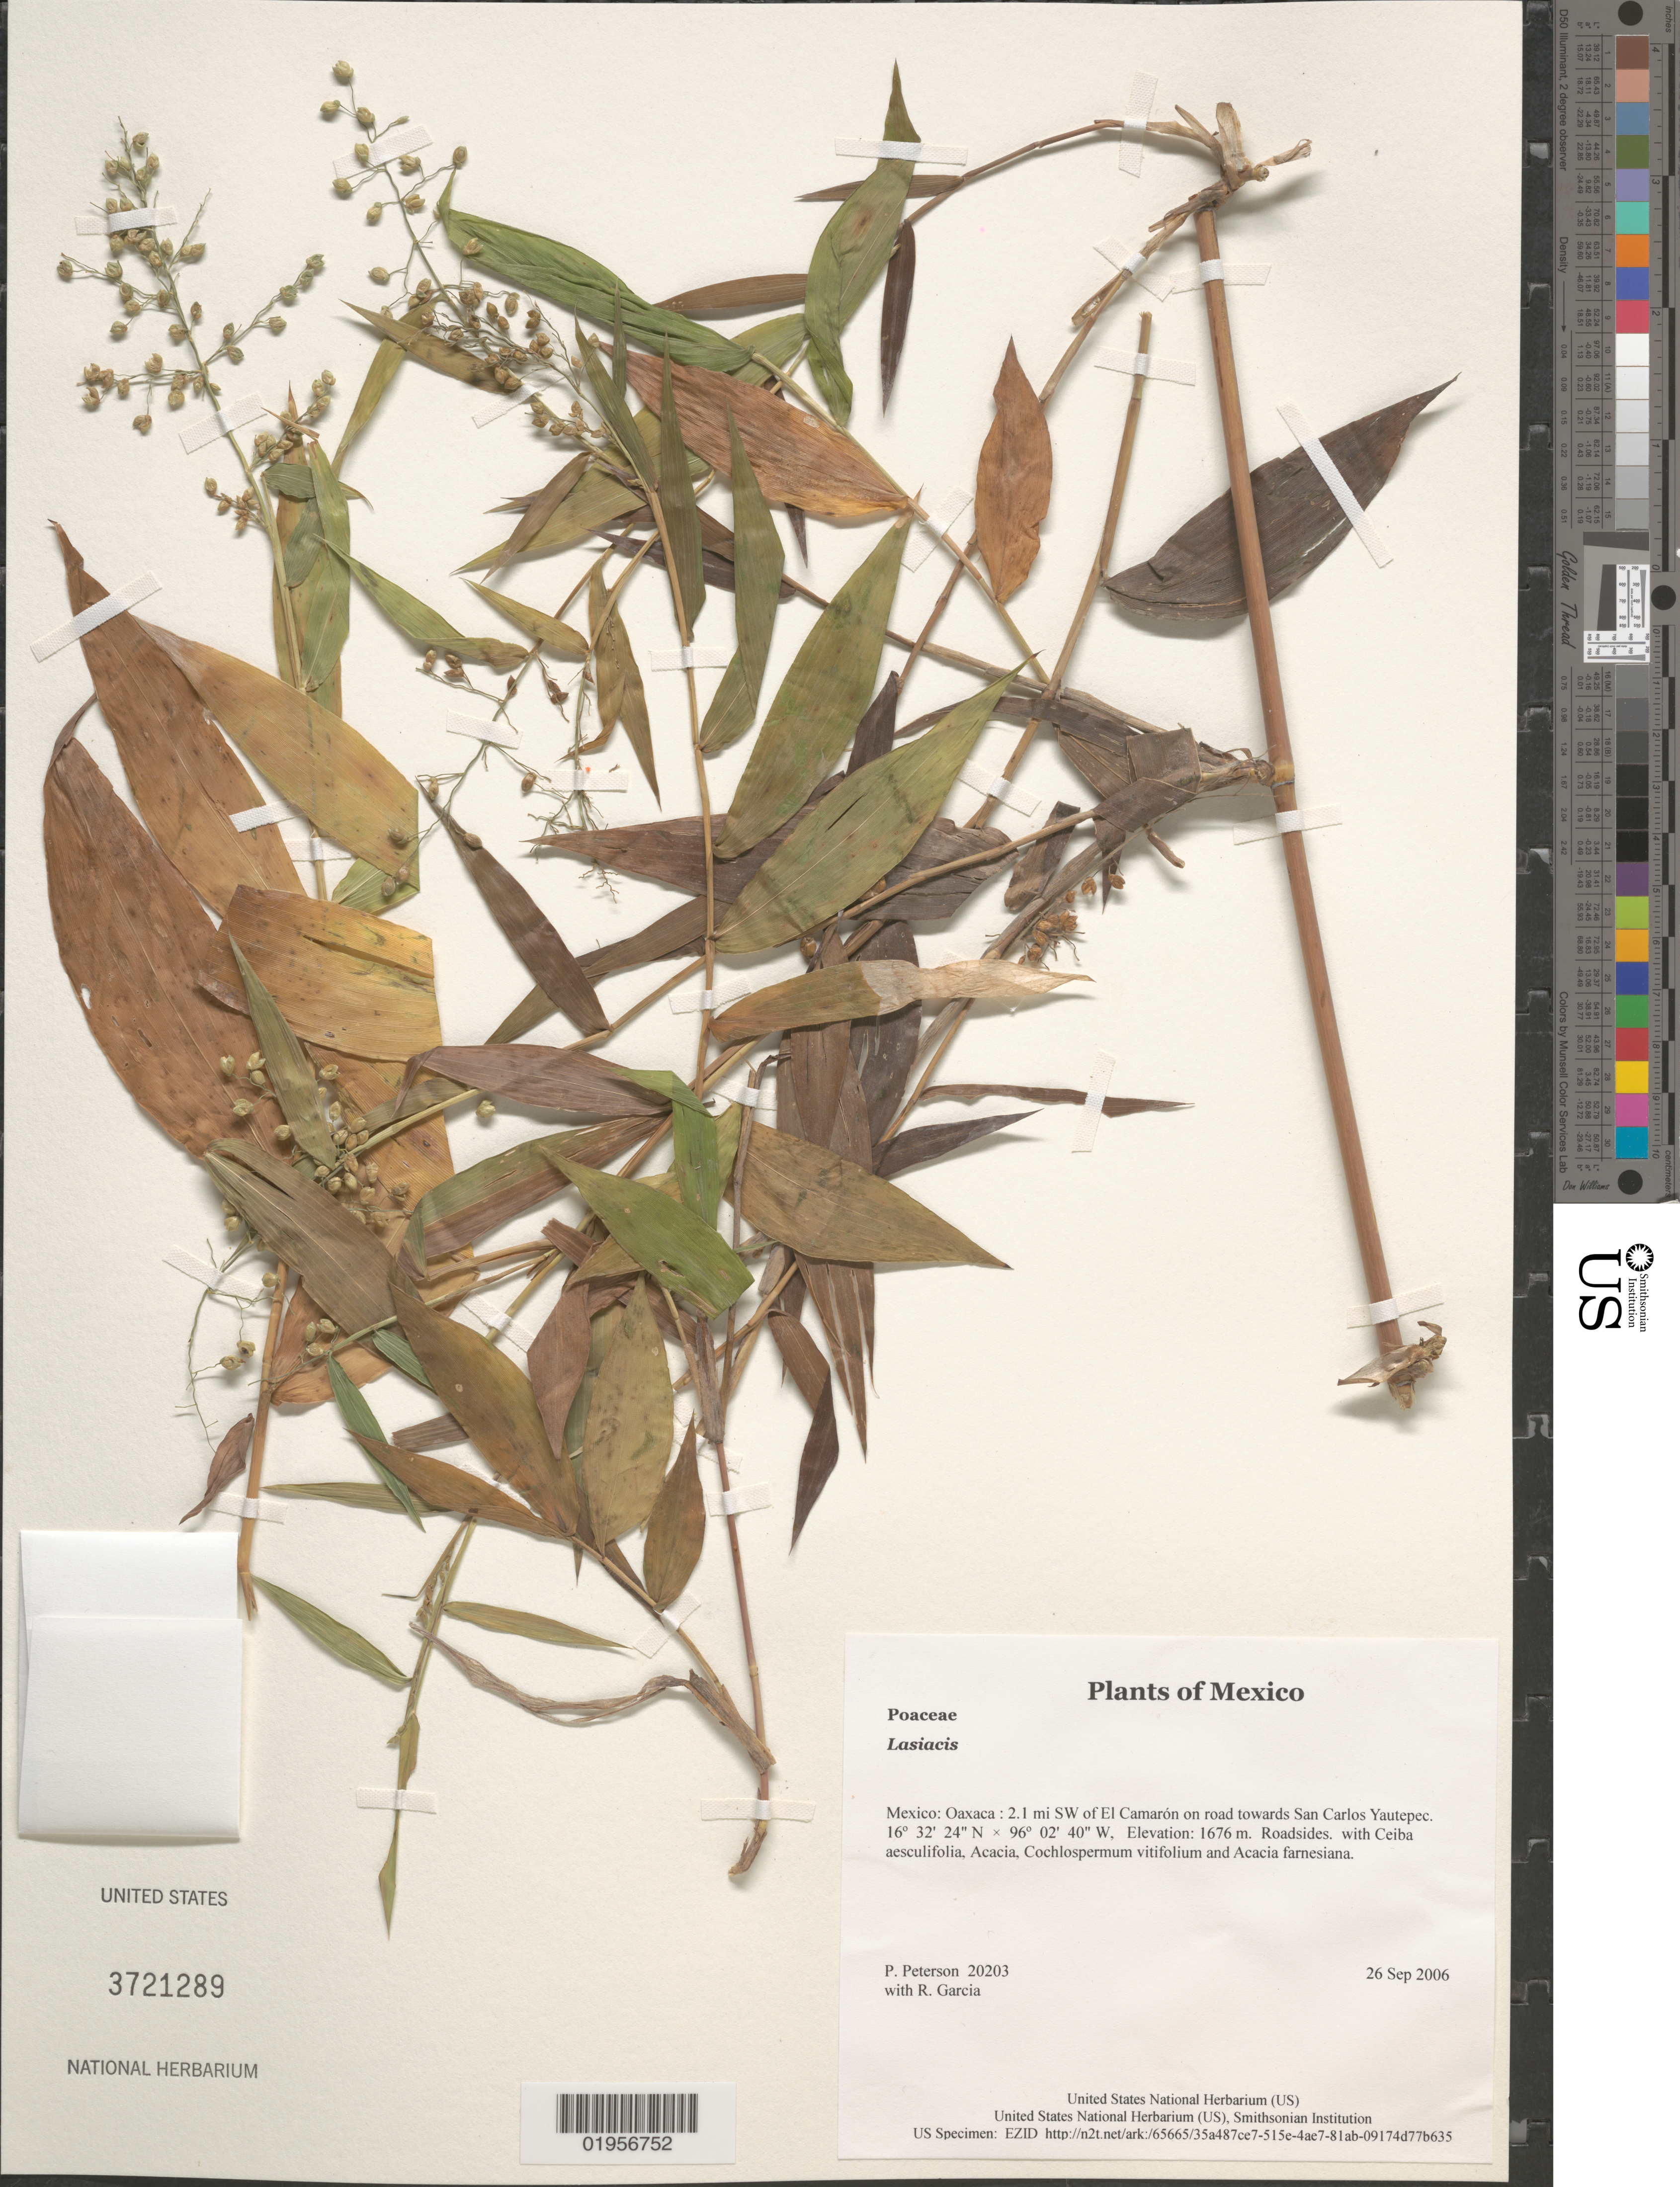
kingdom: Plantae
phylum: Tracheophyta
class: Liliopsida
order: Poales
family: Poaceae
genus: Lasiacis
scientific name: Lasiacis sp.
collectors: P. M. Peterson & R. Garcia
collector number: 20203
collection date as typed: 26 Sep 2006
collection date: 2006-09-26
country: Mexico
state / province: Oaxaca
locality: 2.1 mi SW of El Camarón on road towards San Carlos Yautepec.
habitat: Roadsides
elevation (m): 1676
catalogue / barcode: US 3721289